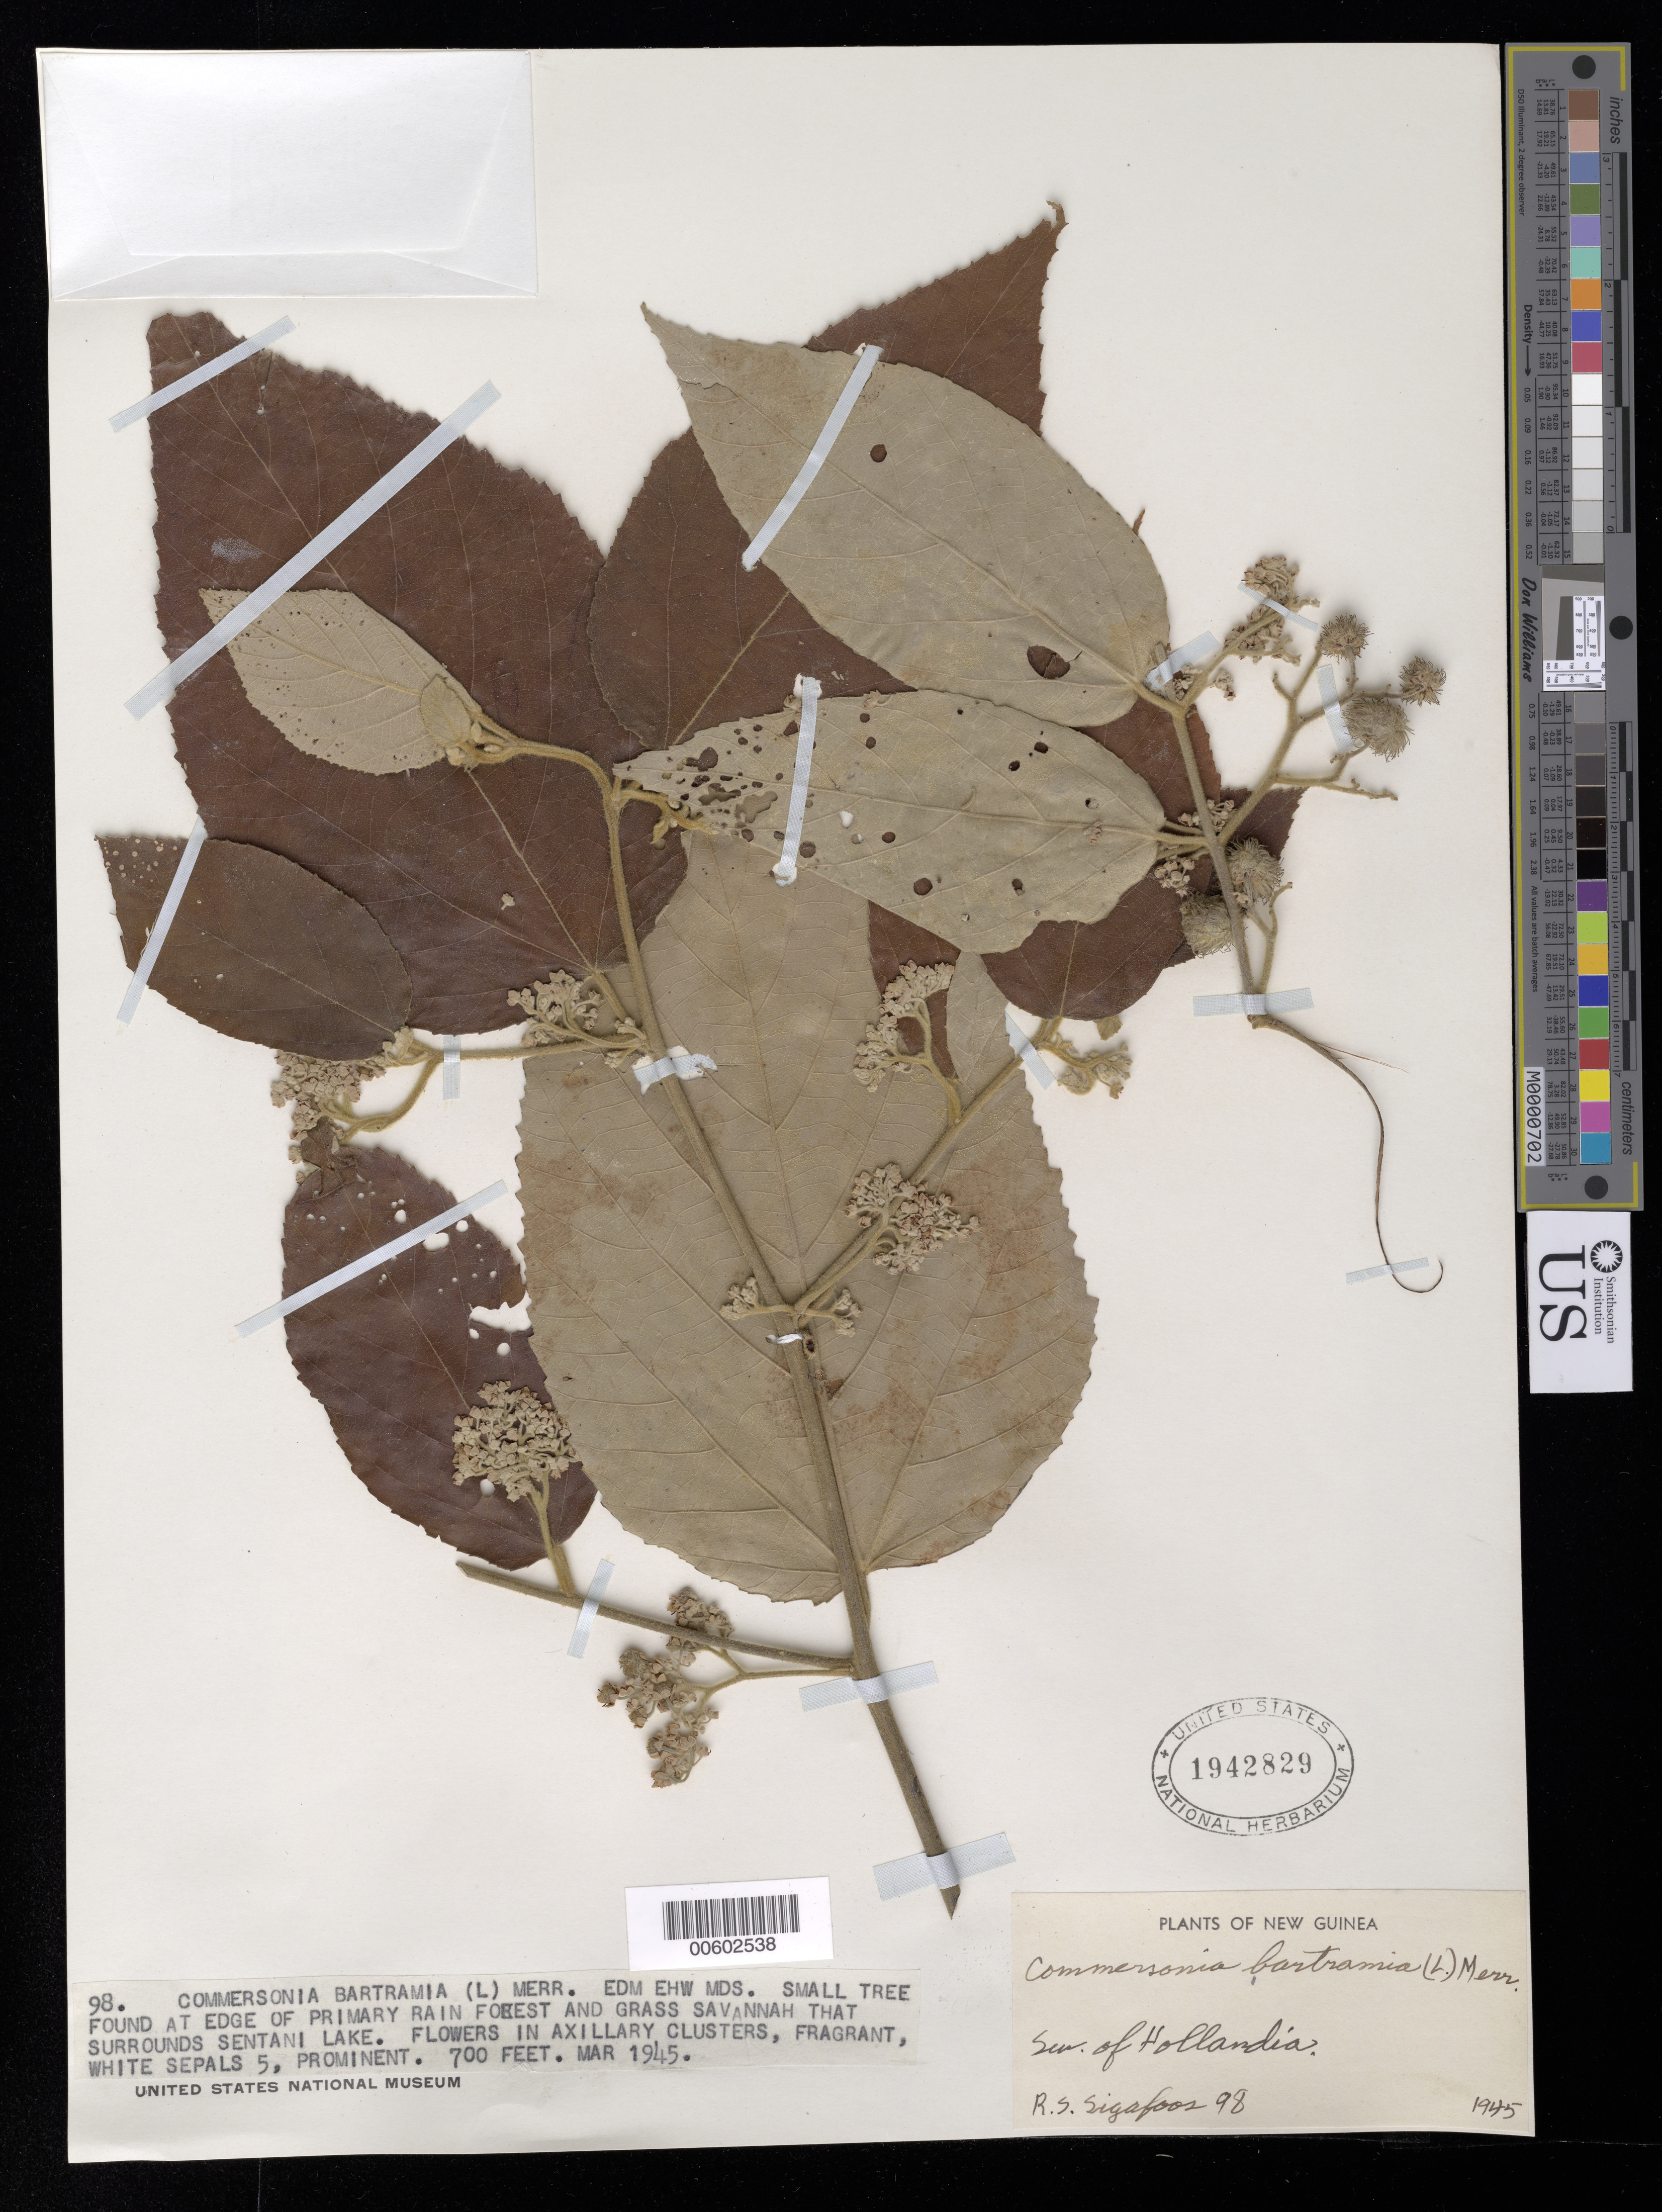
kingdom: Plantae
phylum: Tracheophyta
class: Magnoliopsida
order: Malvales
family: Malvaceae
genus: Commersonia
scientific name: Commersonia bartramia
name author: (L.) Merr.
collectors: R. Sigafoos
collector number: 98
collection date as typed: Mar 1945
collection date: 1945-03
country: Indonesia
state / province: Papua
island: New Guinea Island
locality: New Guinea. SW of Hollandia, edge of Sentani Lake. Irian Jaya.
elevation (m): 213.3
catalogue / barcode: US 1942829